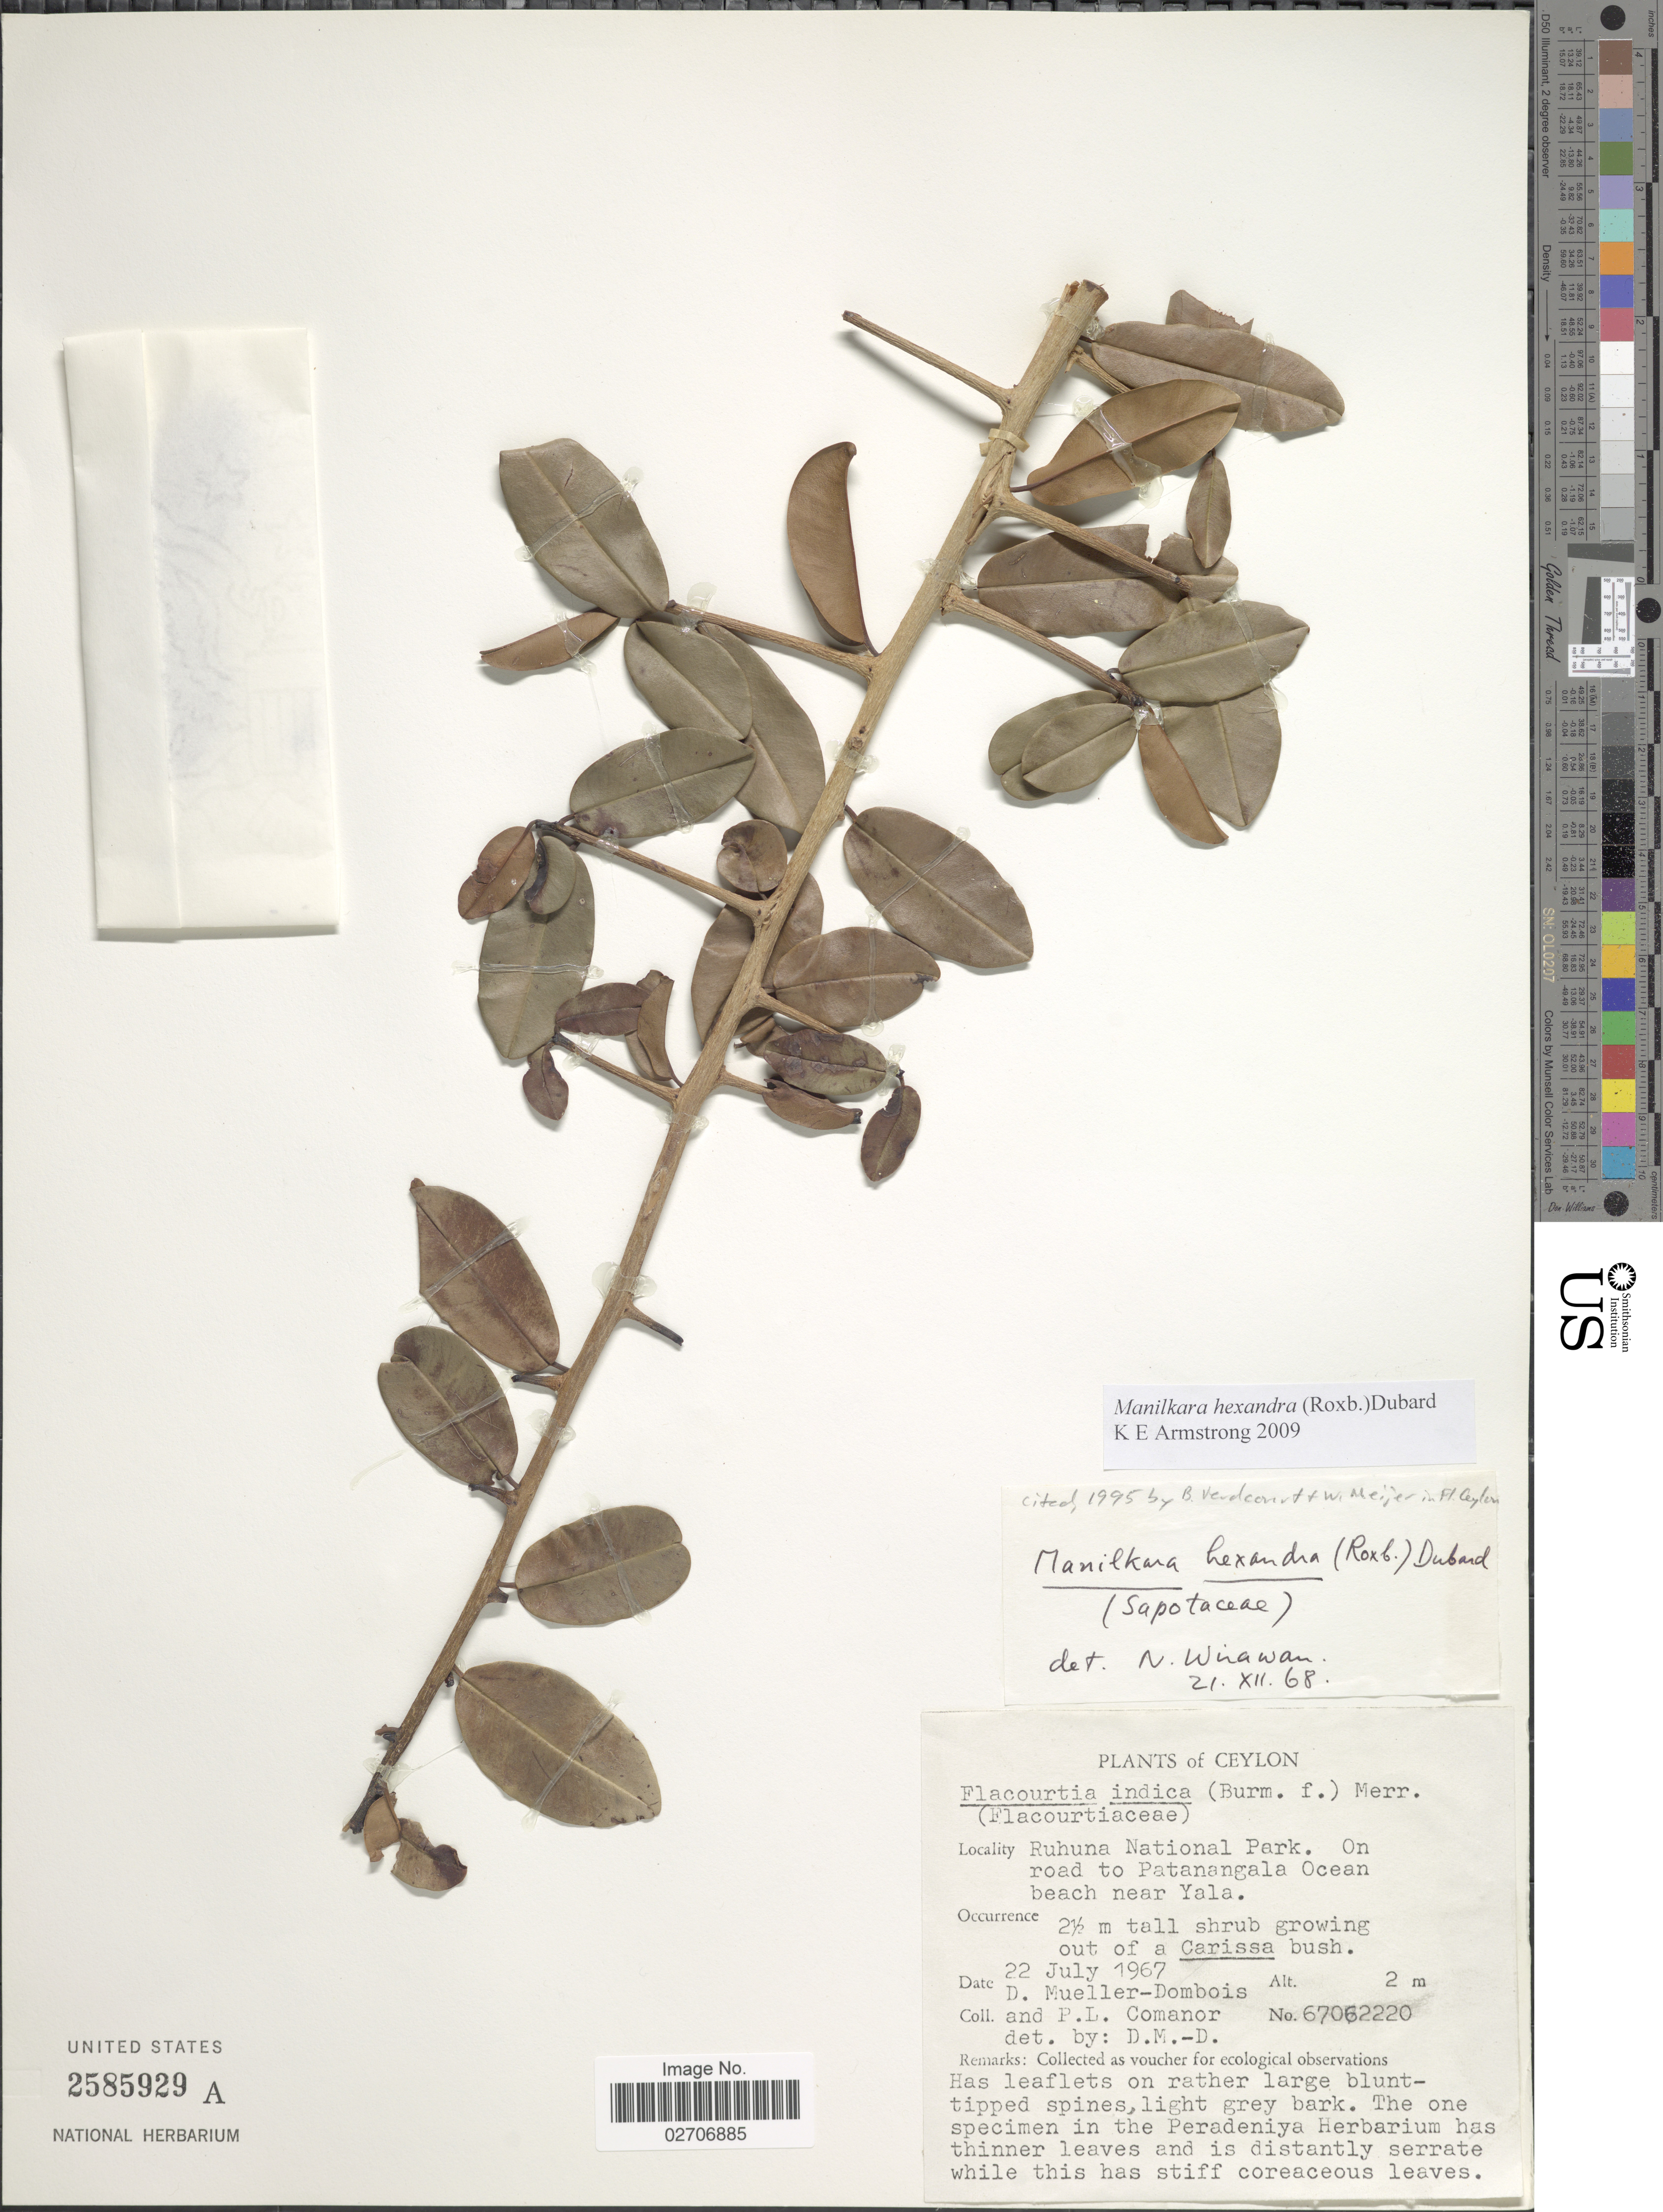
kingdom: Plantae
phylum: Tracheophyta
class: Magnoliopsida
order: Ericales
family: Sapotaceae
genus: Manilkara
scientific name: Manilkara hexandra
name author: (Roxb.) Dubard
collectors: D. Mueller-Dombois & P. Comanor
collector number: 67062220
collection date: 1967-07-22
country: Sri Lanka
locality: Ceylon, Ruhuna National Park, on road to Patanagala Ocean beach near Yala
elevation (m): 2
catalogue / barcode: US 2585929A